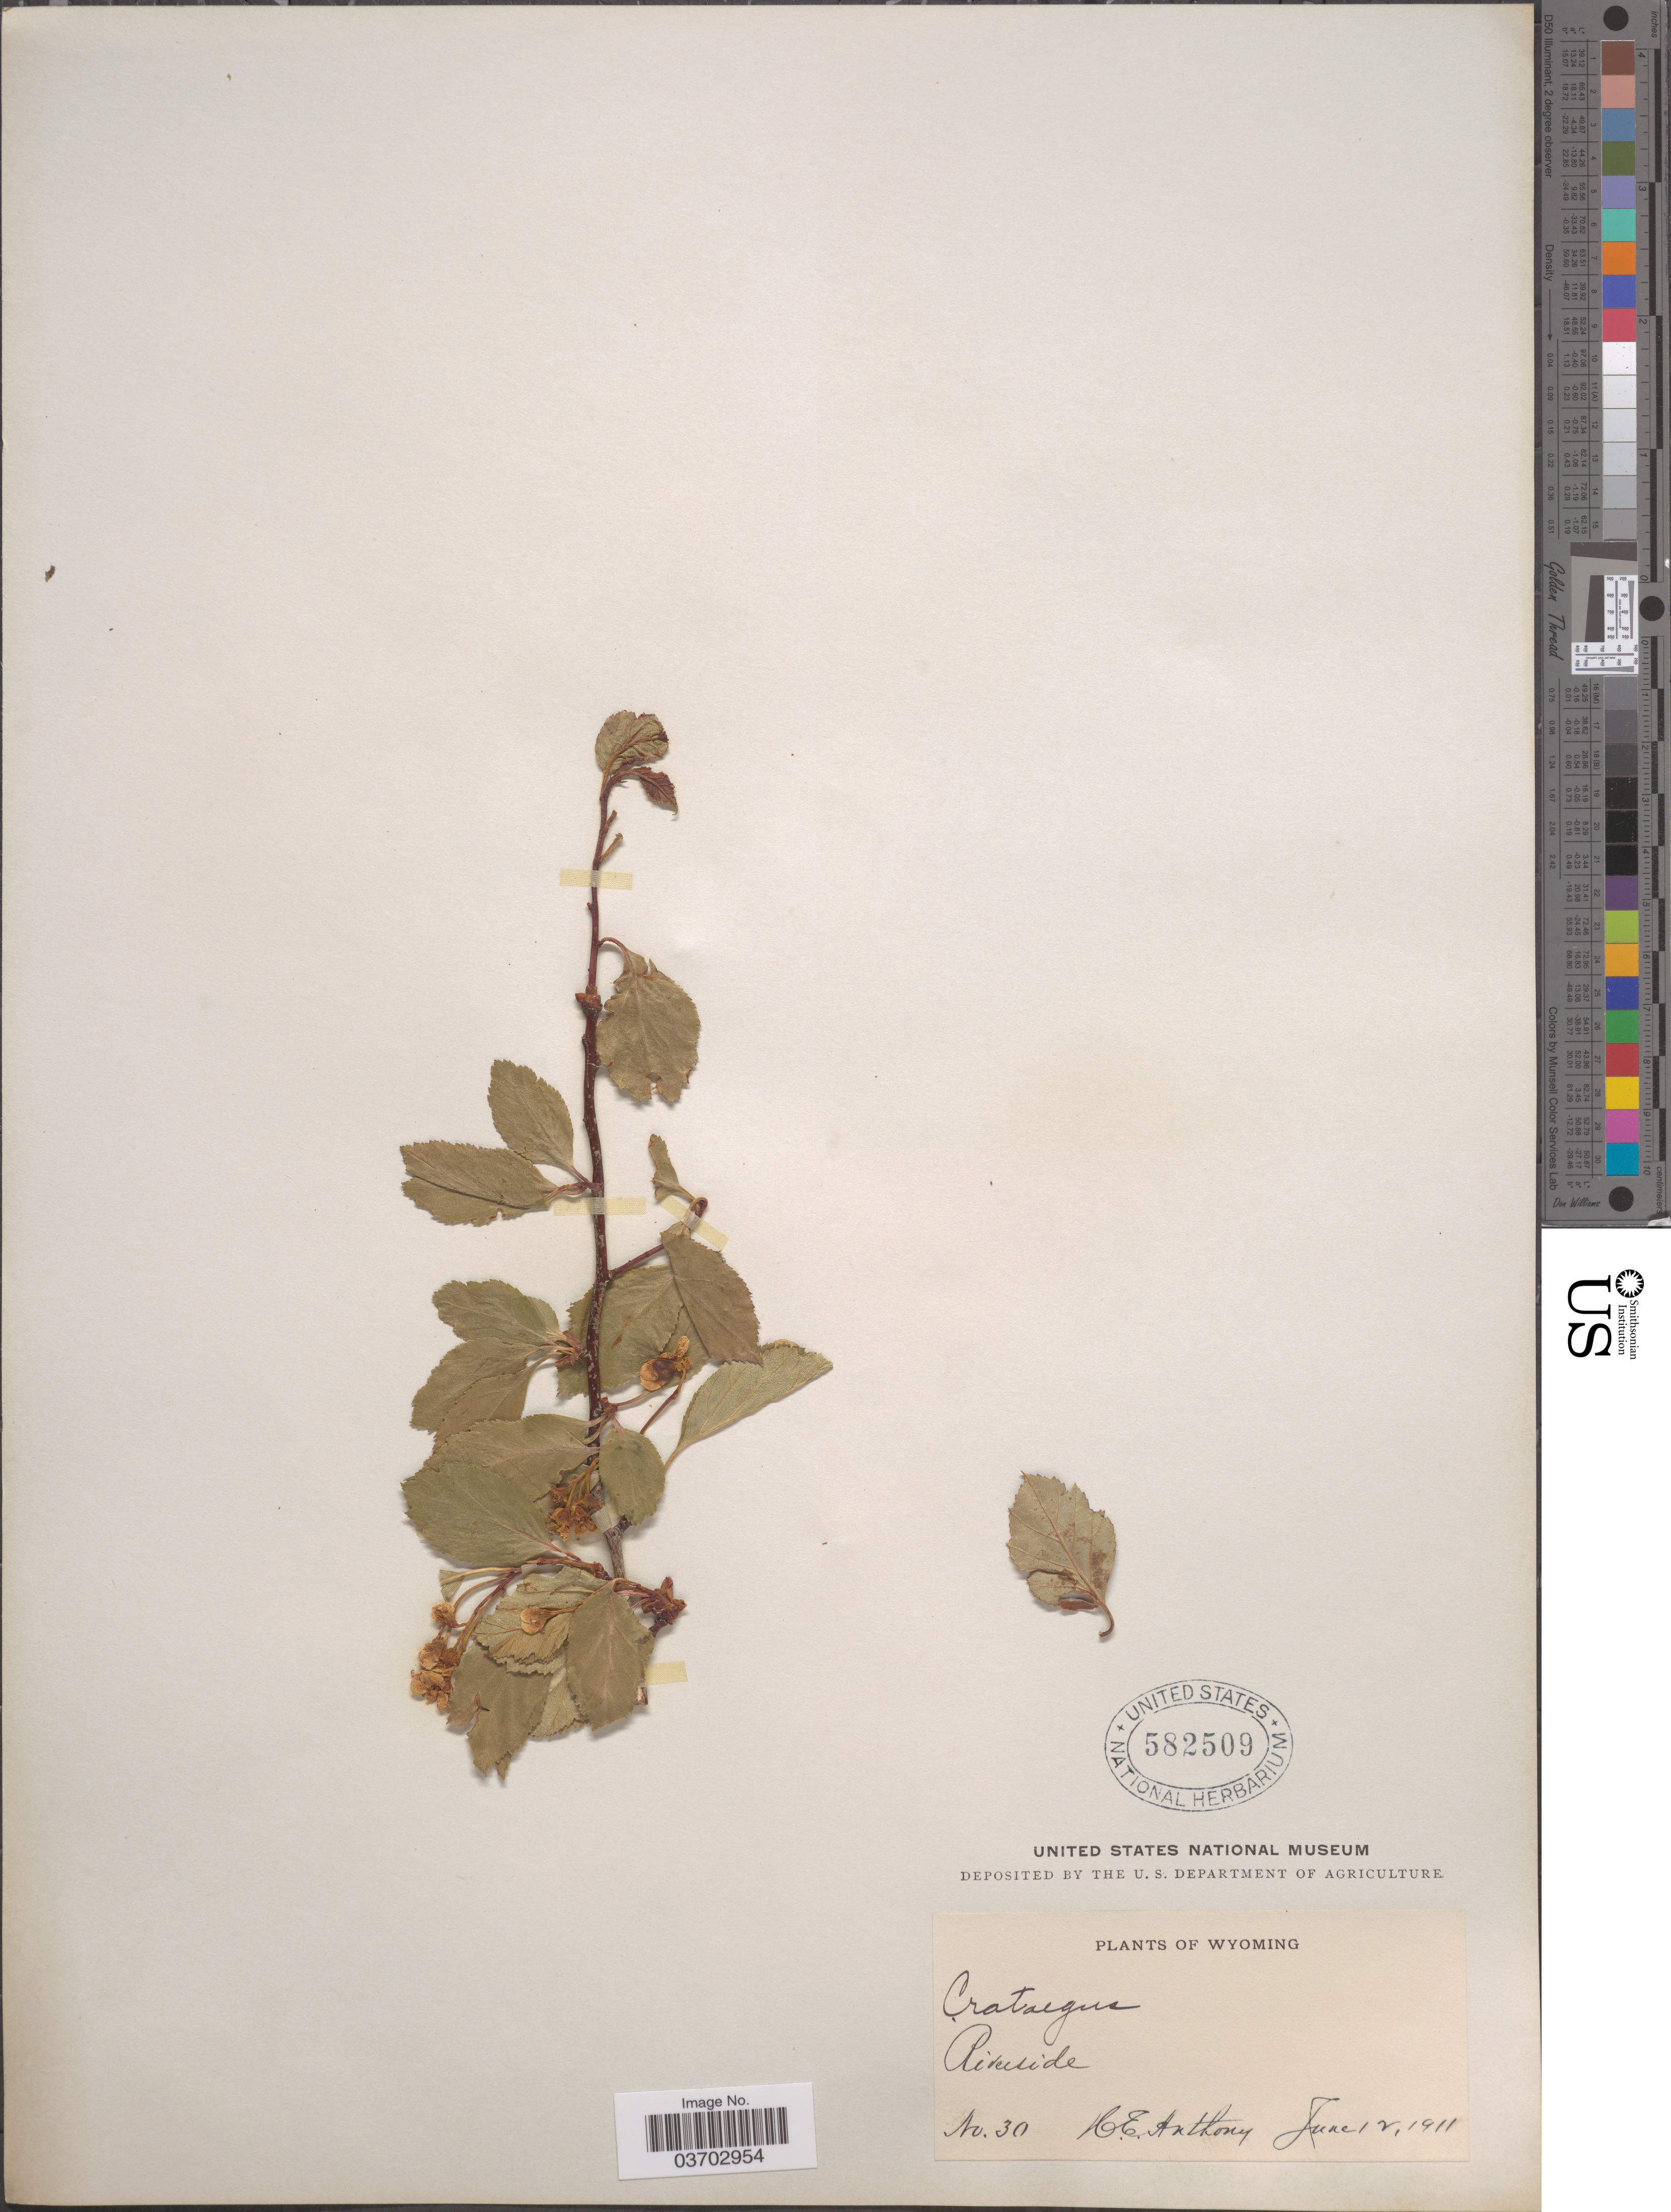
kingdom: Plantae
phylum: Tracheophyta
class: Magnoliopsida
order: Rosales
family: Rosaceae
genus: Crataegus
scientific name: Crataegus sp.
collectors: H. E. Anthony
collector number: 30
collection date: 1911-06-12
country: United States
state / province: Wyoming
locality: Riverside.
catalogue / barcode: US 582509